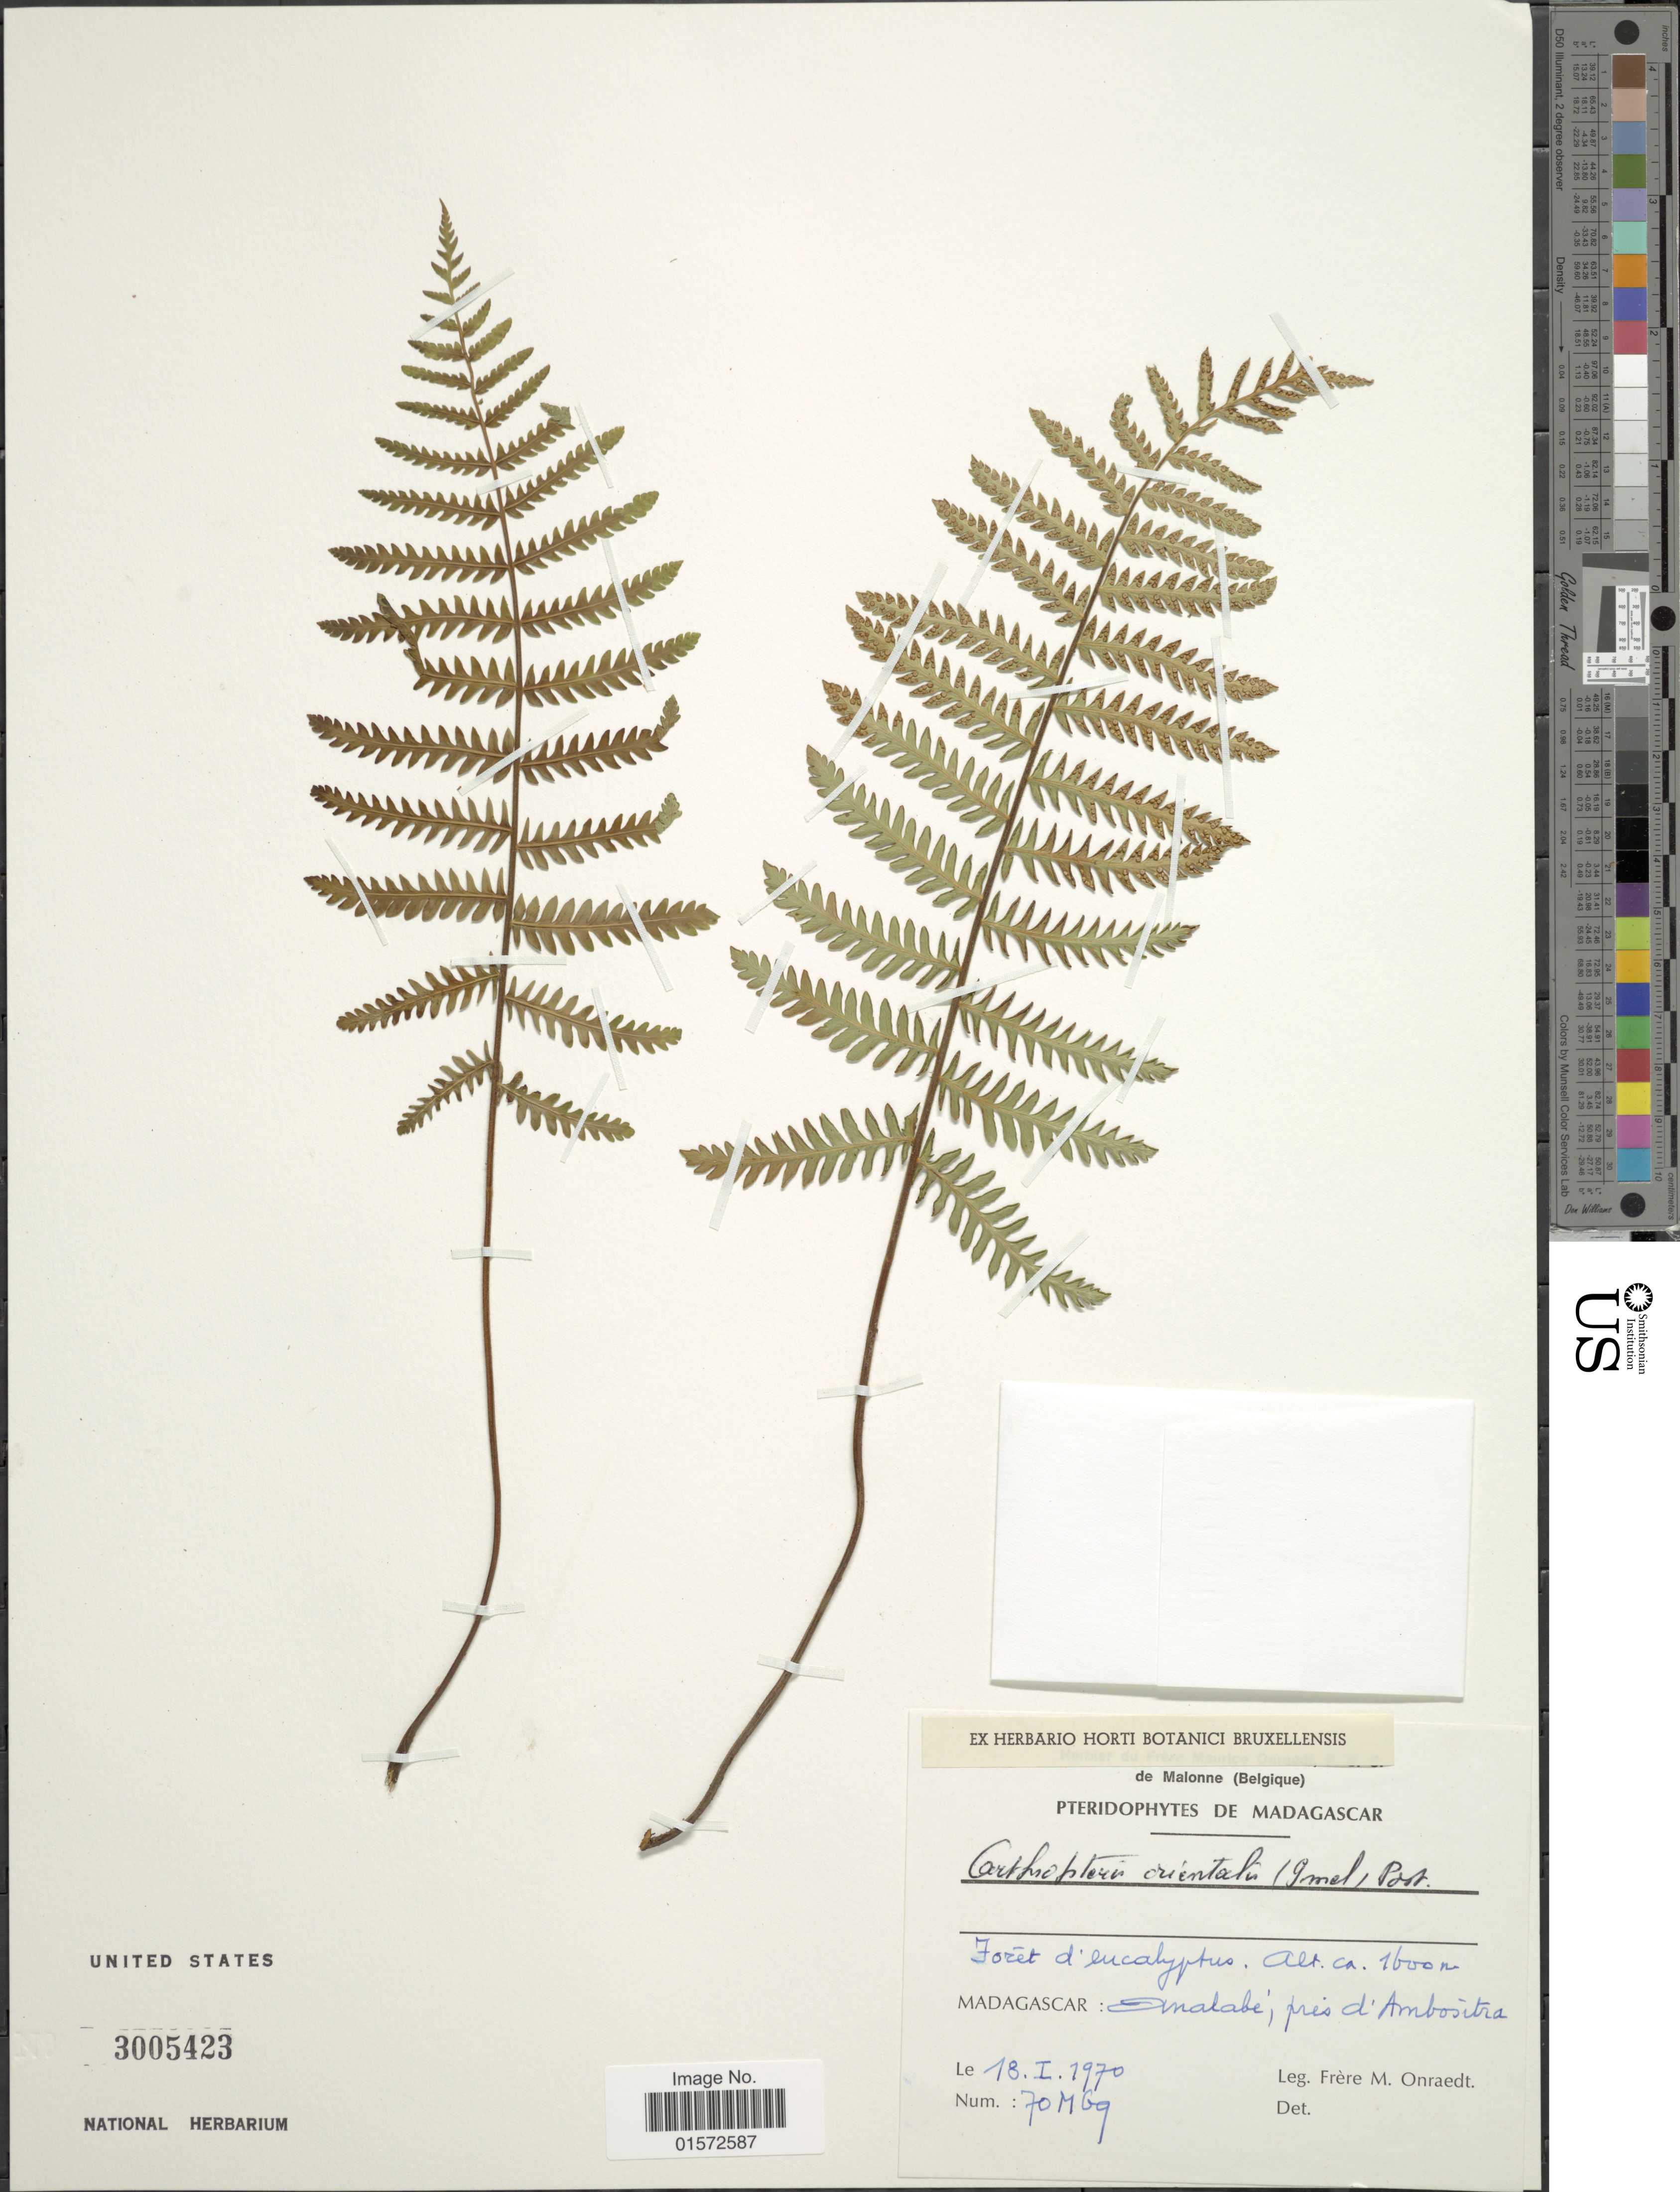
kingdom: Plantae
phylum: Tracheophyta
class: Polypodiopsida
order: Polypodiales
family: Tectariaceae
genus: Arthropteris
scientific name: Arthropteris orientalis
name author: (J.F. Gmel.) Posth.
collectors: F. Onraedt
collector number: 70 MH9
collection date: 1970-01-18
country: Madagascar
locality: Foret d'eucalyptus. Analabe, pres d'Ambositra.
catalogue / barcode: US 3005423